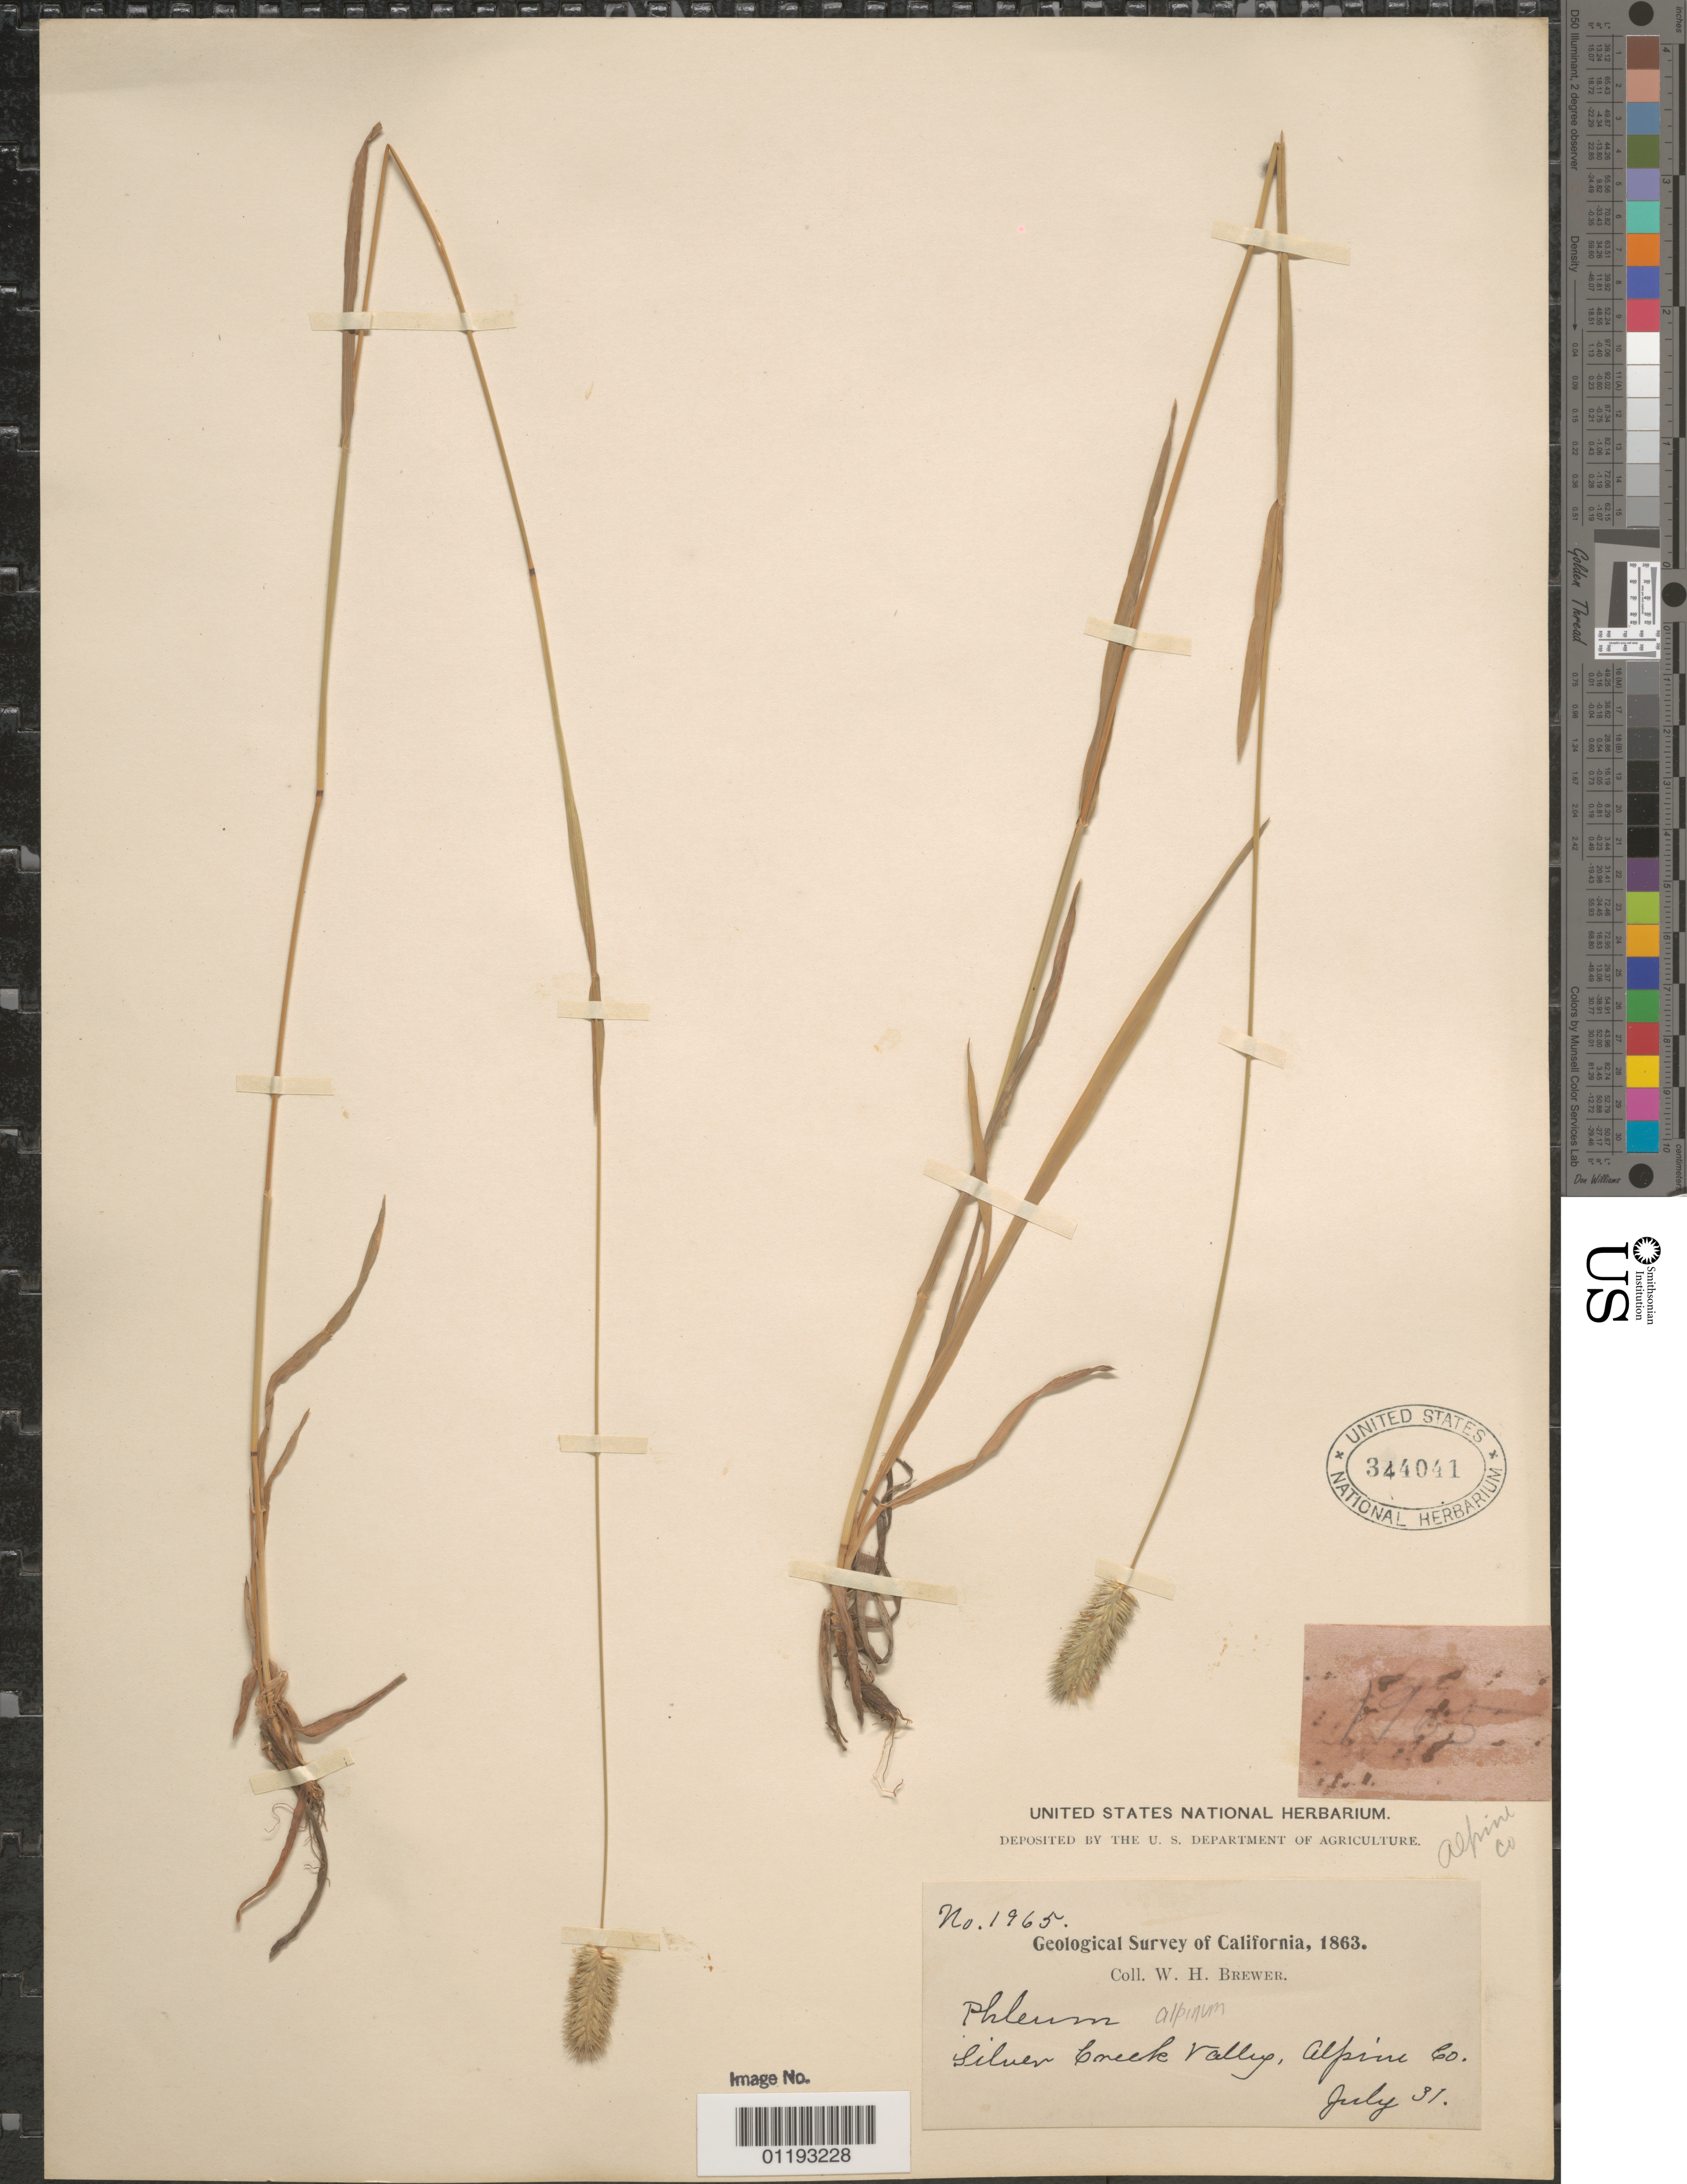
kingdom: Plantae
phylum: Tracheophyta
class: Liliopsida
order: Poales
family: Poaceae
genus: Phleum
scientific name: Phleum alpinum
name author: L.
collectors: W. H. Brewer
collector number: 1965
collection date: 1863-07-31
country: United States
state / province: California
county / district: Alpine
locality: Silver Creek Valley.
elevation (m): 2241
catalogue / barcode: US 344041